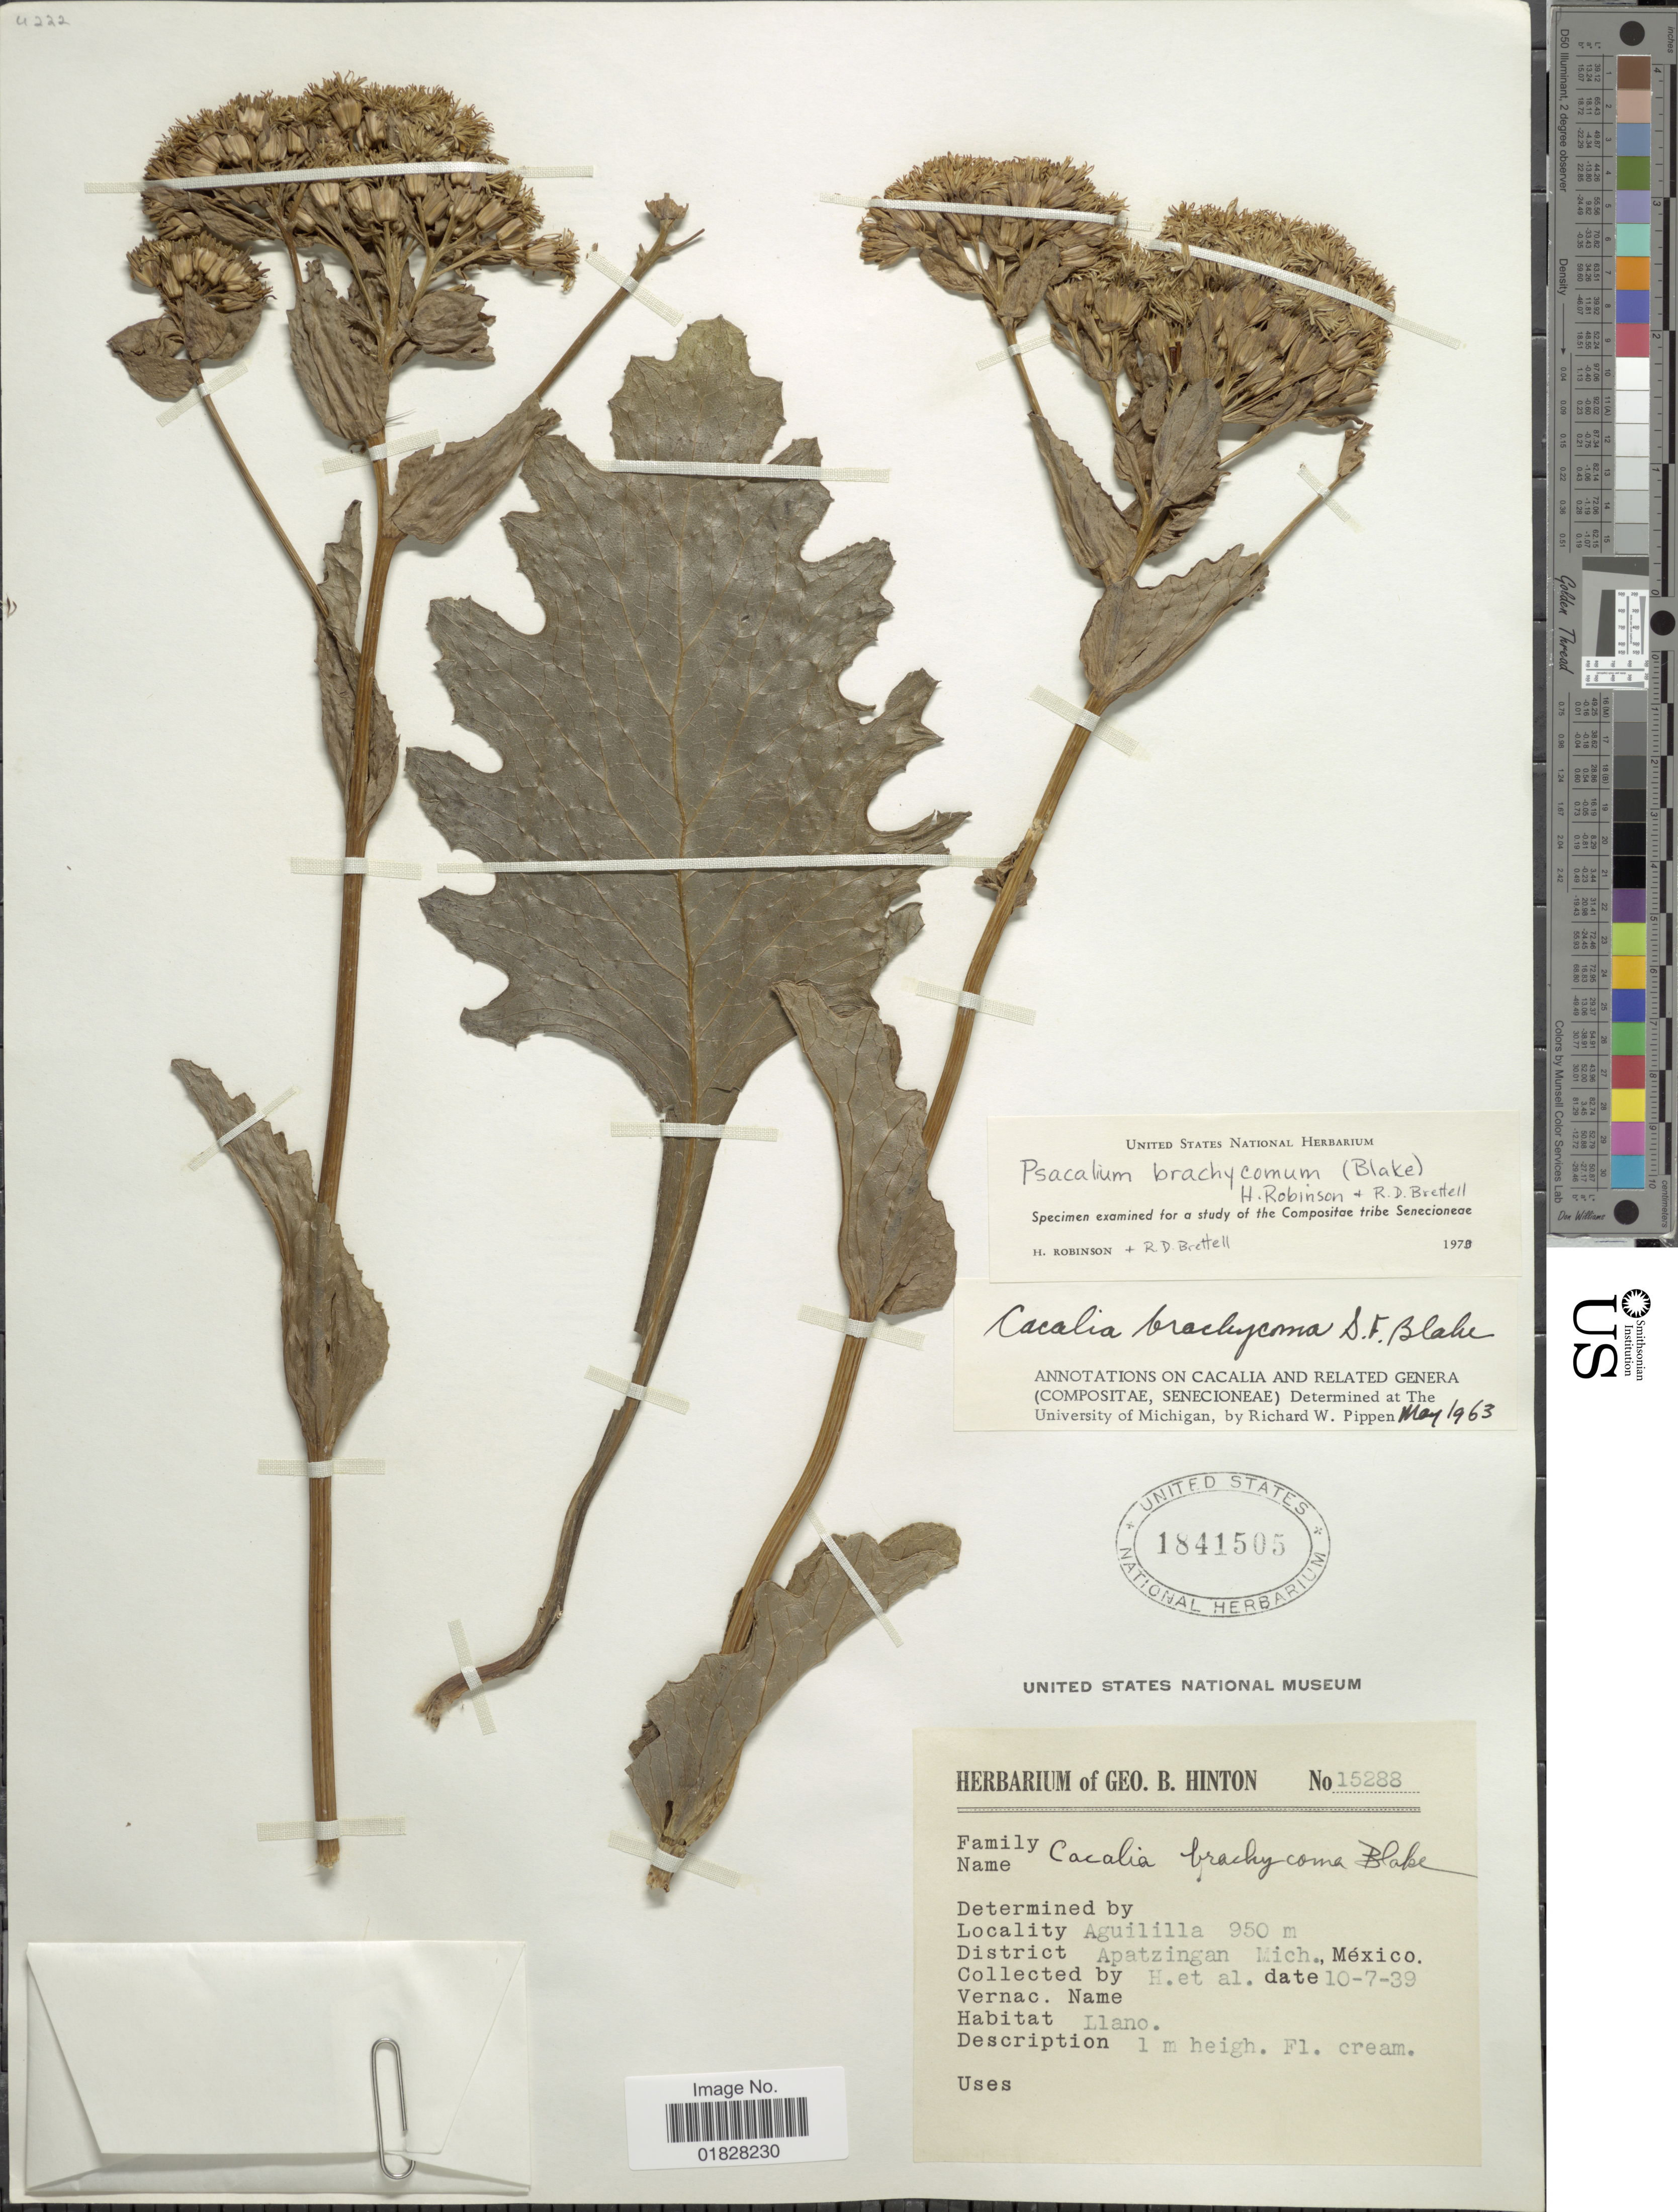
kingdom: Plantae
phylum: Tracheophyta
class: Magnoliopsida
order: Asterales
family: Asteraceae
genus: Psacalium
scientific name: Psacalium brachycomum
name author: (S.F. Blake) H. Rob. & Brettell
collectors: G. B. Hinton & et al.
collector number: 15288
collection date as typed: Transcribed d/m/y: 7/10/39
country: Mexico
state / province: Michoacán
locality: Aguililla. District Apatzingan, Mich., México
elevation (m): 950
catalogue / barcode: US 1841505